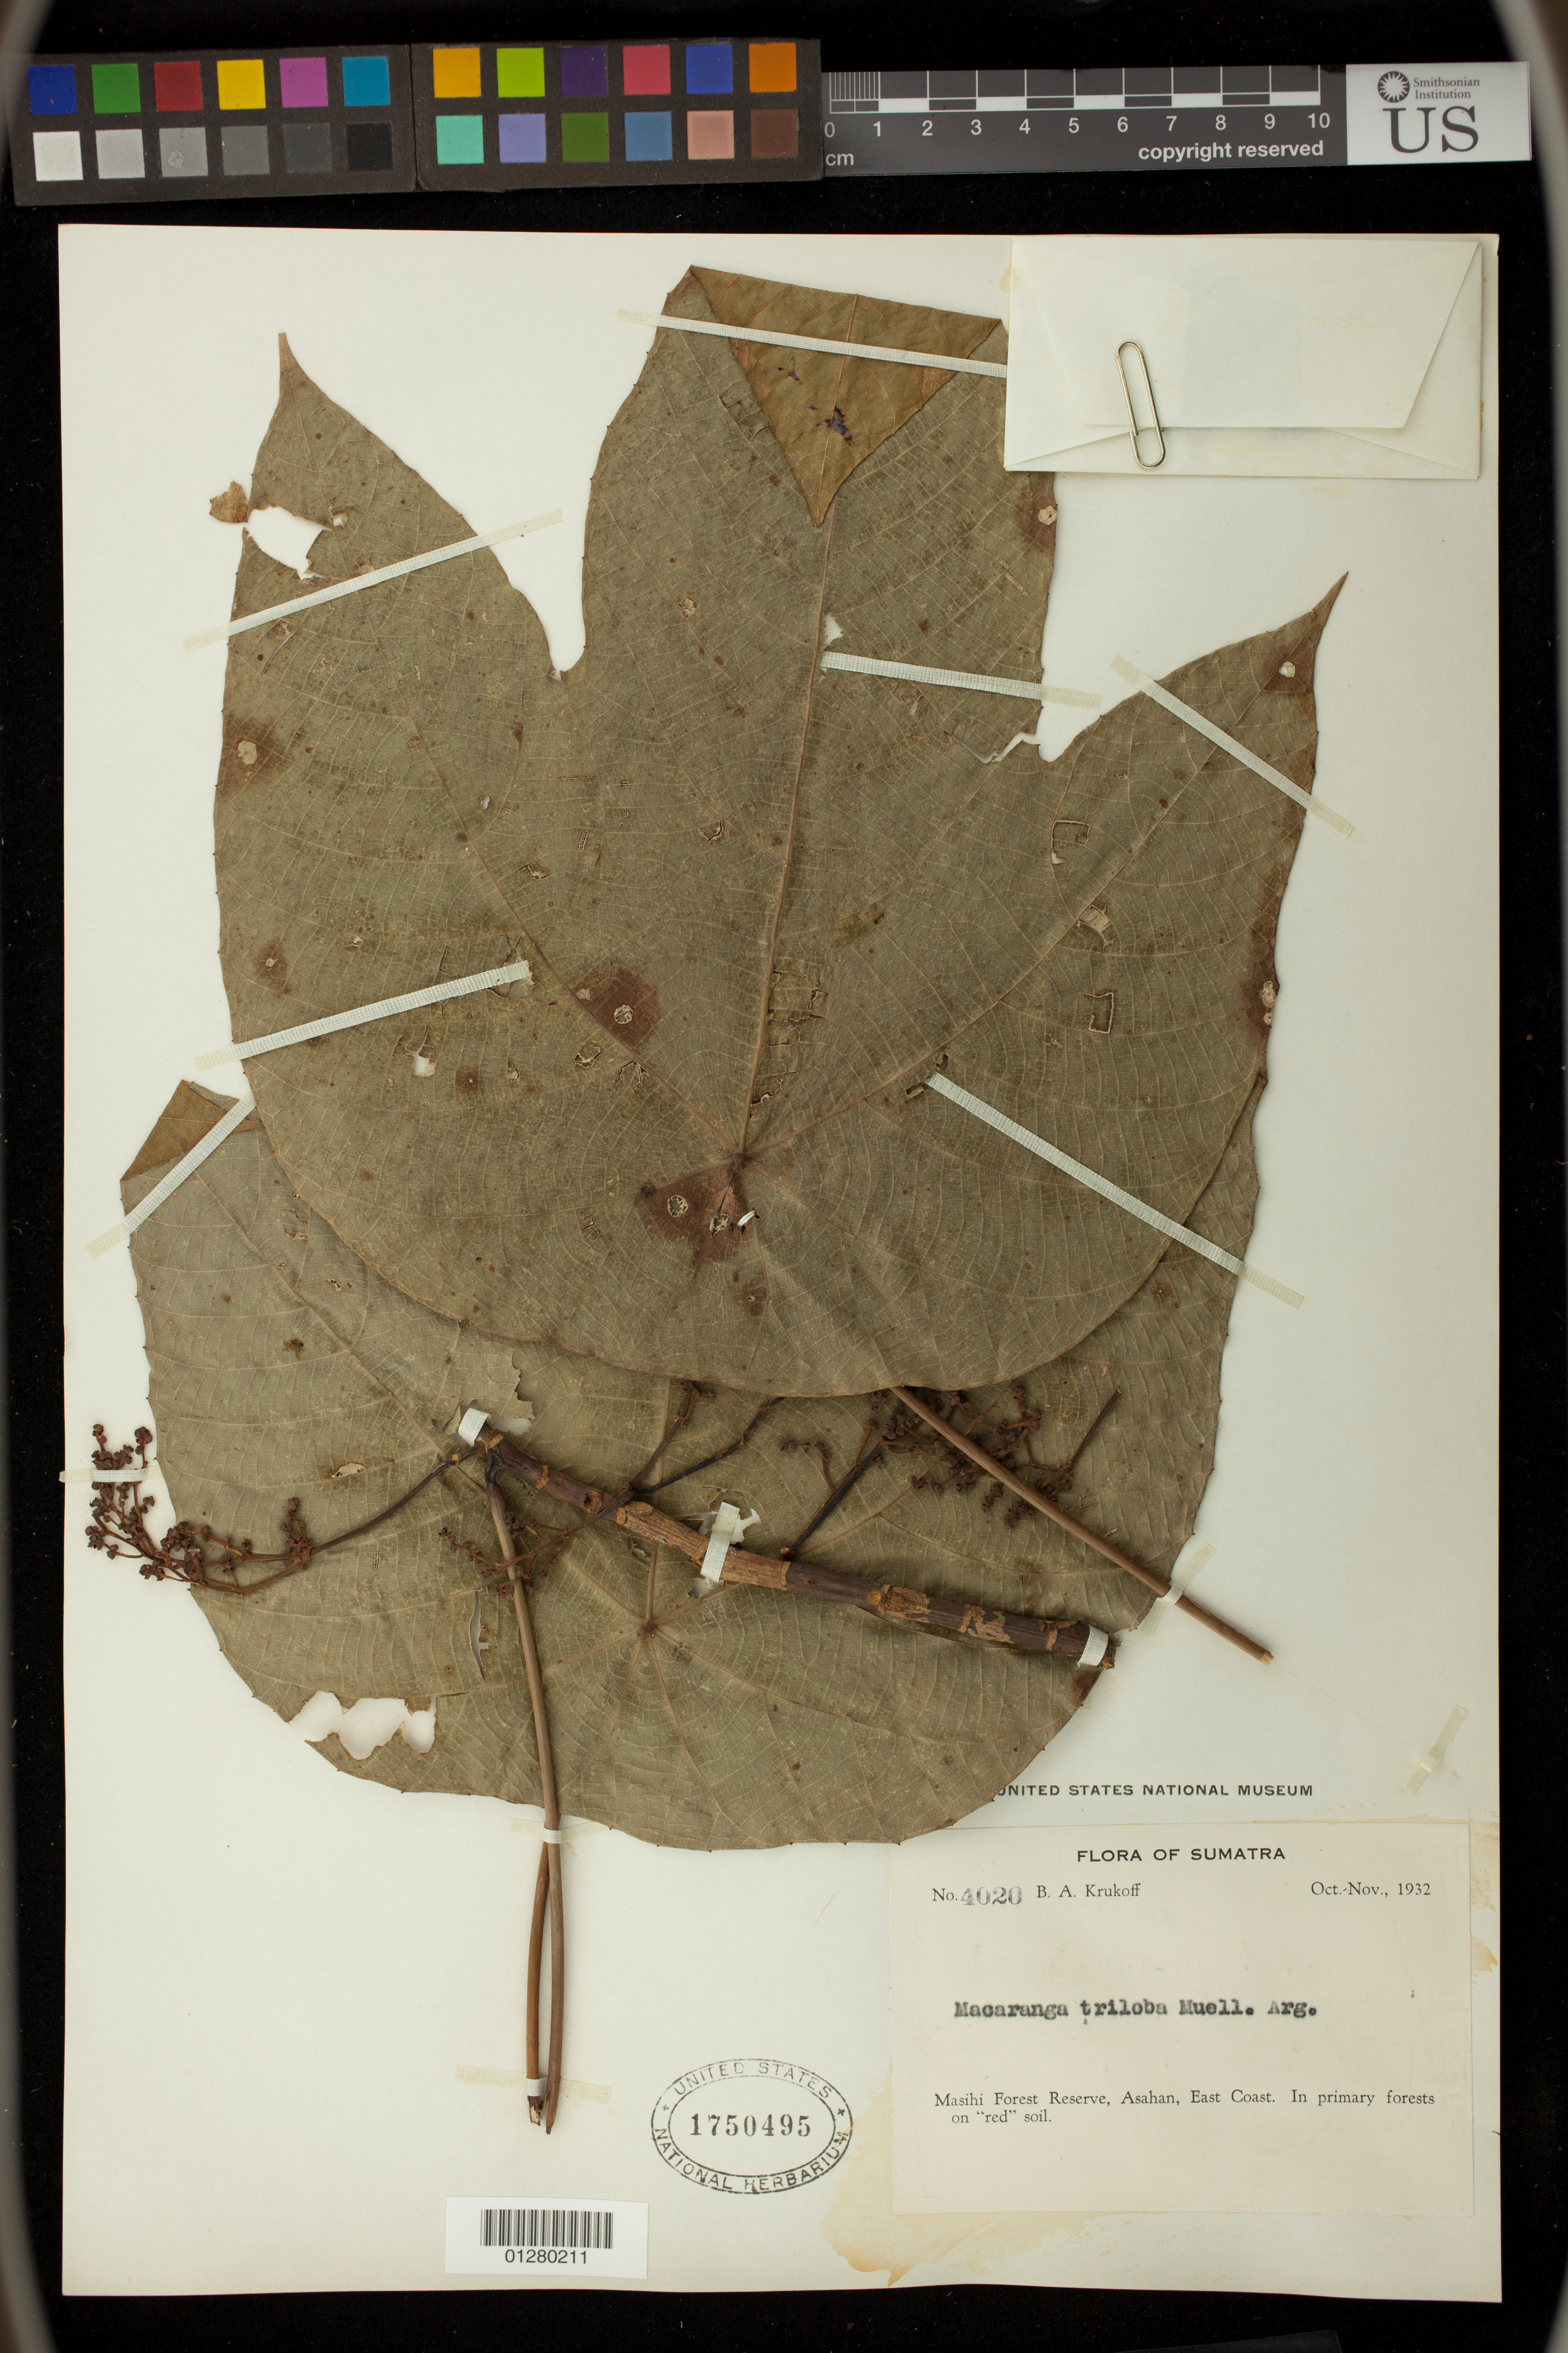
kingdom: Plantae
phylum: Tracheophyta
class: Magnoliopsida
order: Malpighiales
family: Euphorbiaceae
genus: Macaranga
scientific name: Macaranga triloba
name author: (Thunb.) Müll. Arg.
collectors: B. A. Krukoff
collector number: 4020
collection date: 1932-10/1932-11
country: Indonesia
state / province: Sumatra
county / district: Sumatera Utara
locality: Masihi Forest Reserve, Asahan, East Coast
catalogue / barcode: US 1750495